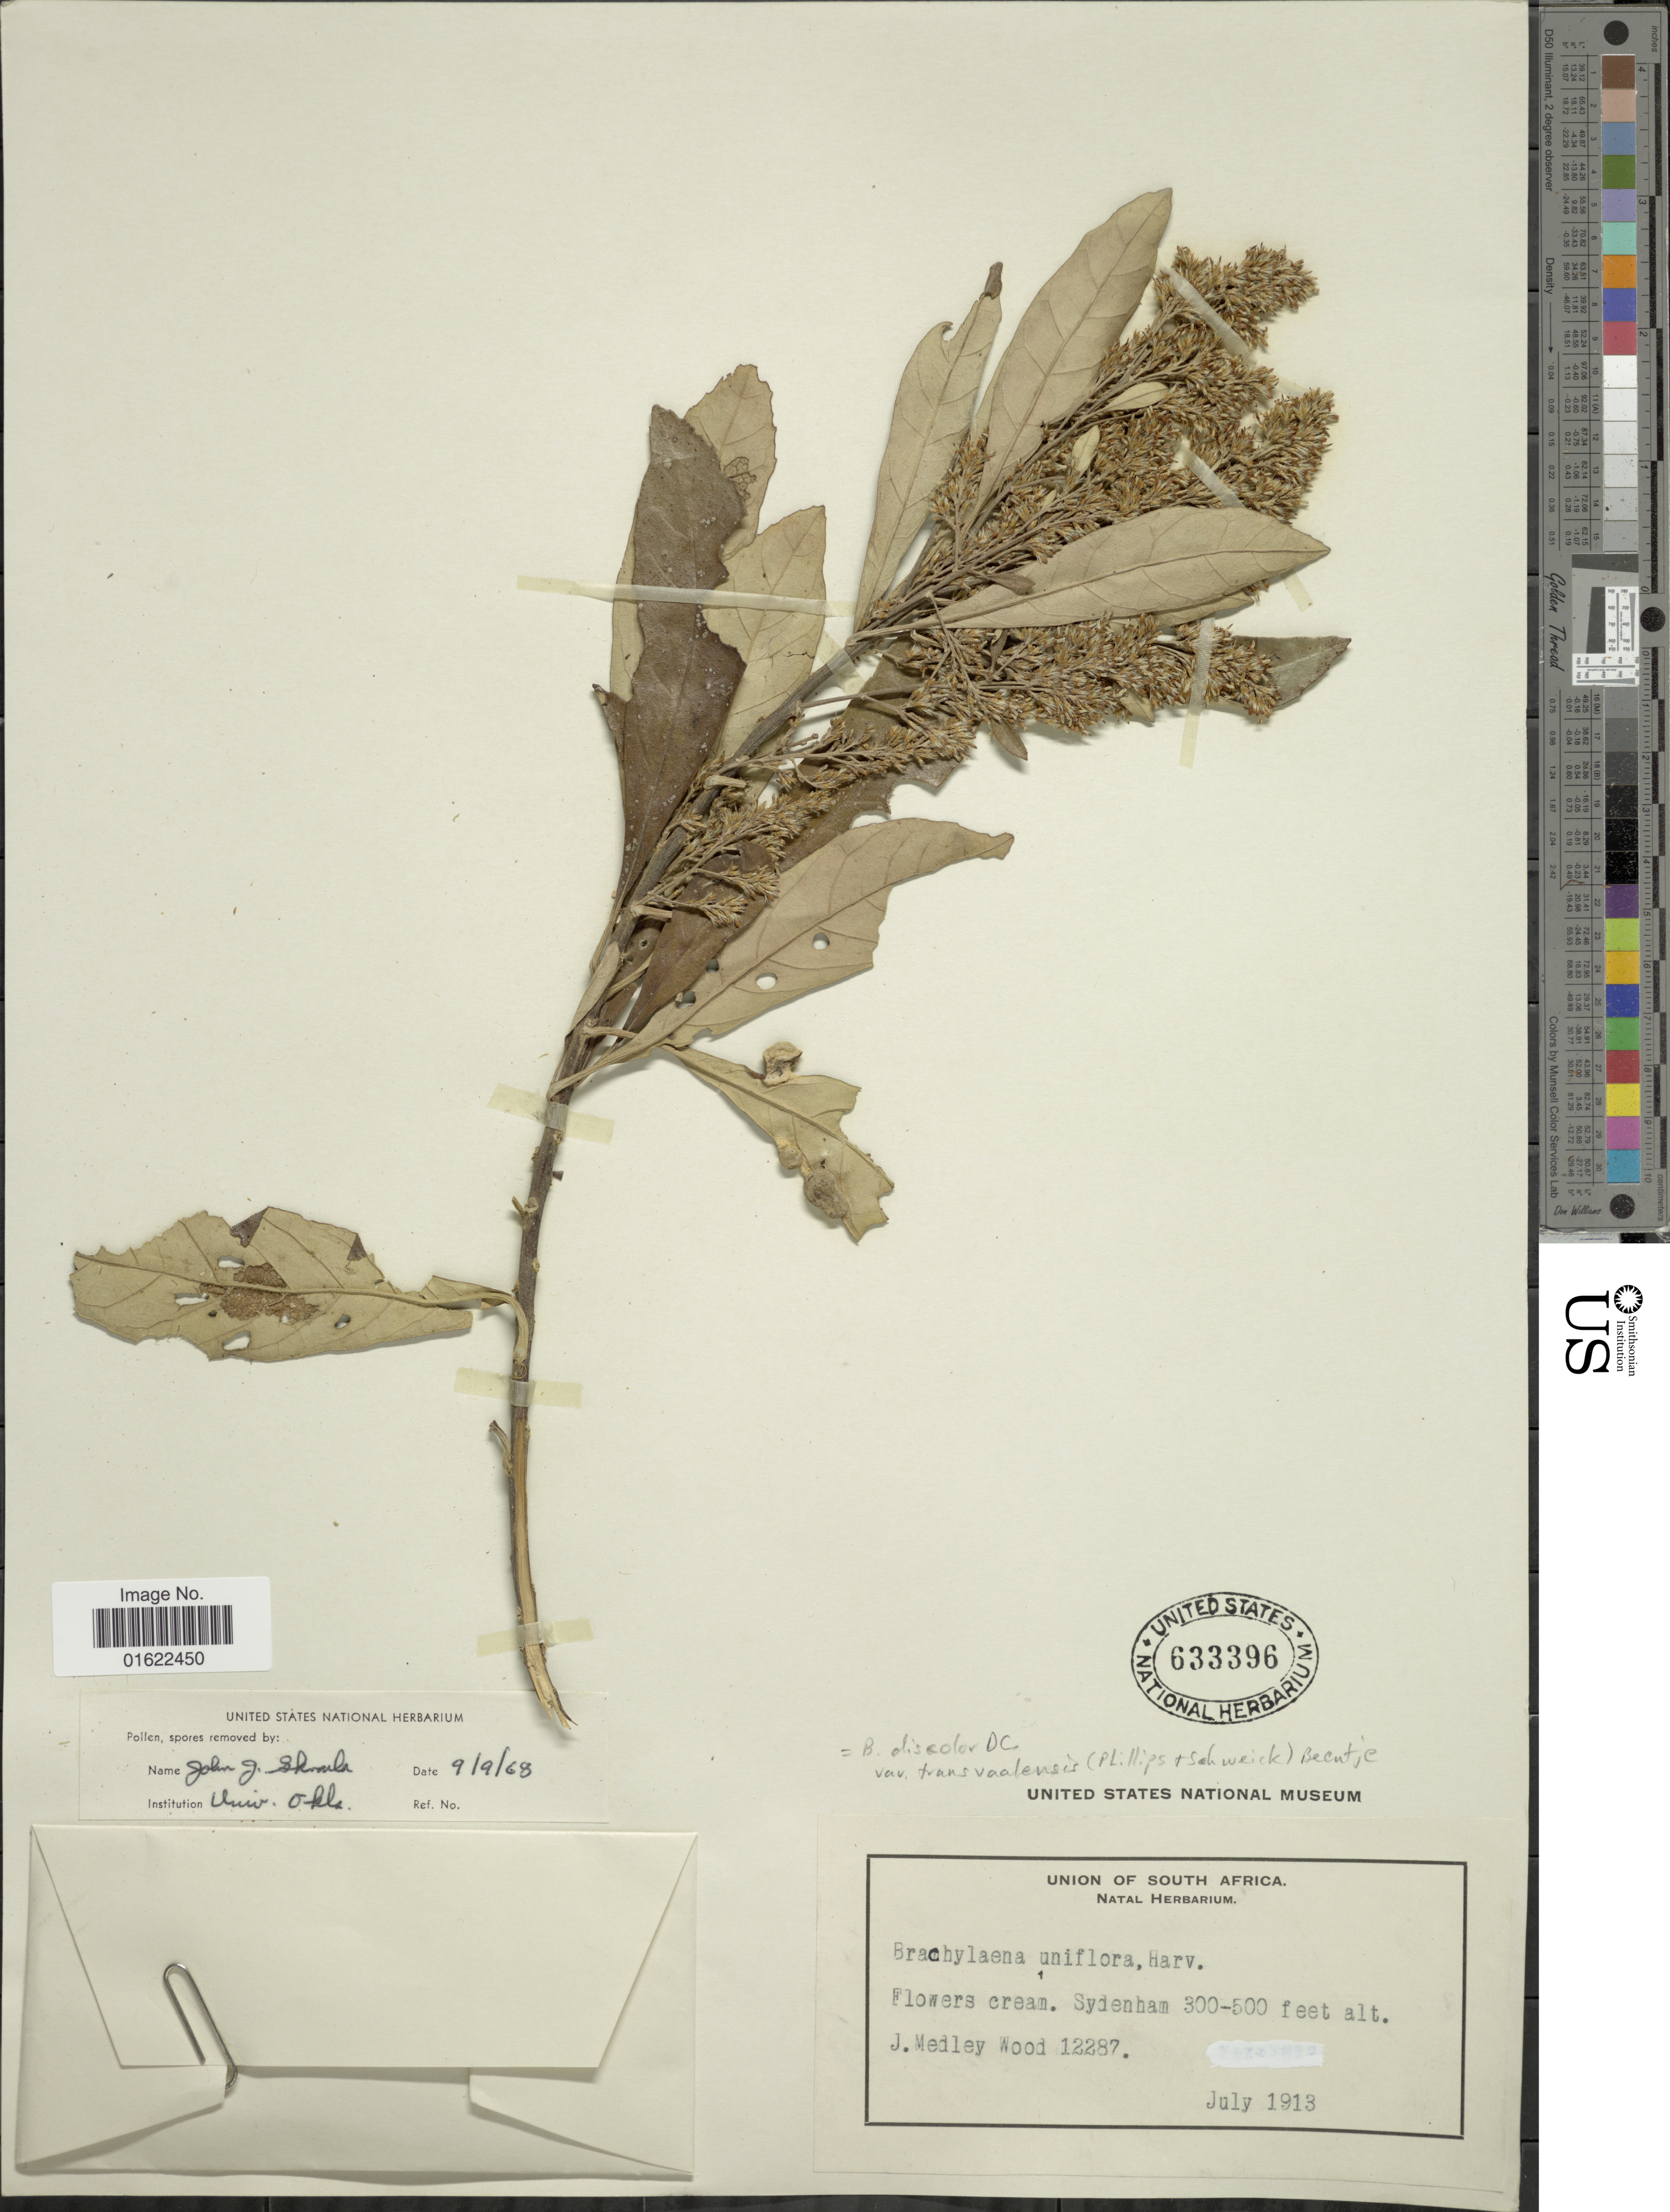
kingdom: Plantae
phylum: Tracheophyta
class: Magnoliopsida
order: Asterales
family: Asteraceae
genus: Brachylaena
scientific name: Brachylaena discolor subsp. transvaalensis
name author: (Hutch. ex E. Phillips & Schweick.) Paiva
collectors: J. Medley Wood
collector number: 12287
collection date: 1913-07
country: South Africa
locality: Sydenham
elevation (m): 91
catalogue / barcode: US 633396